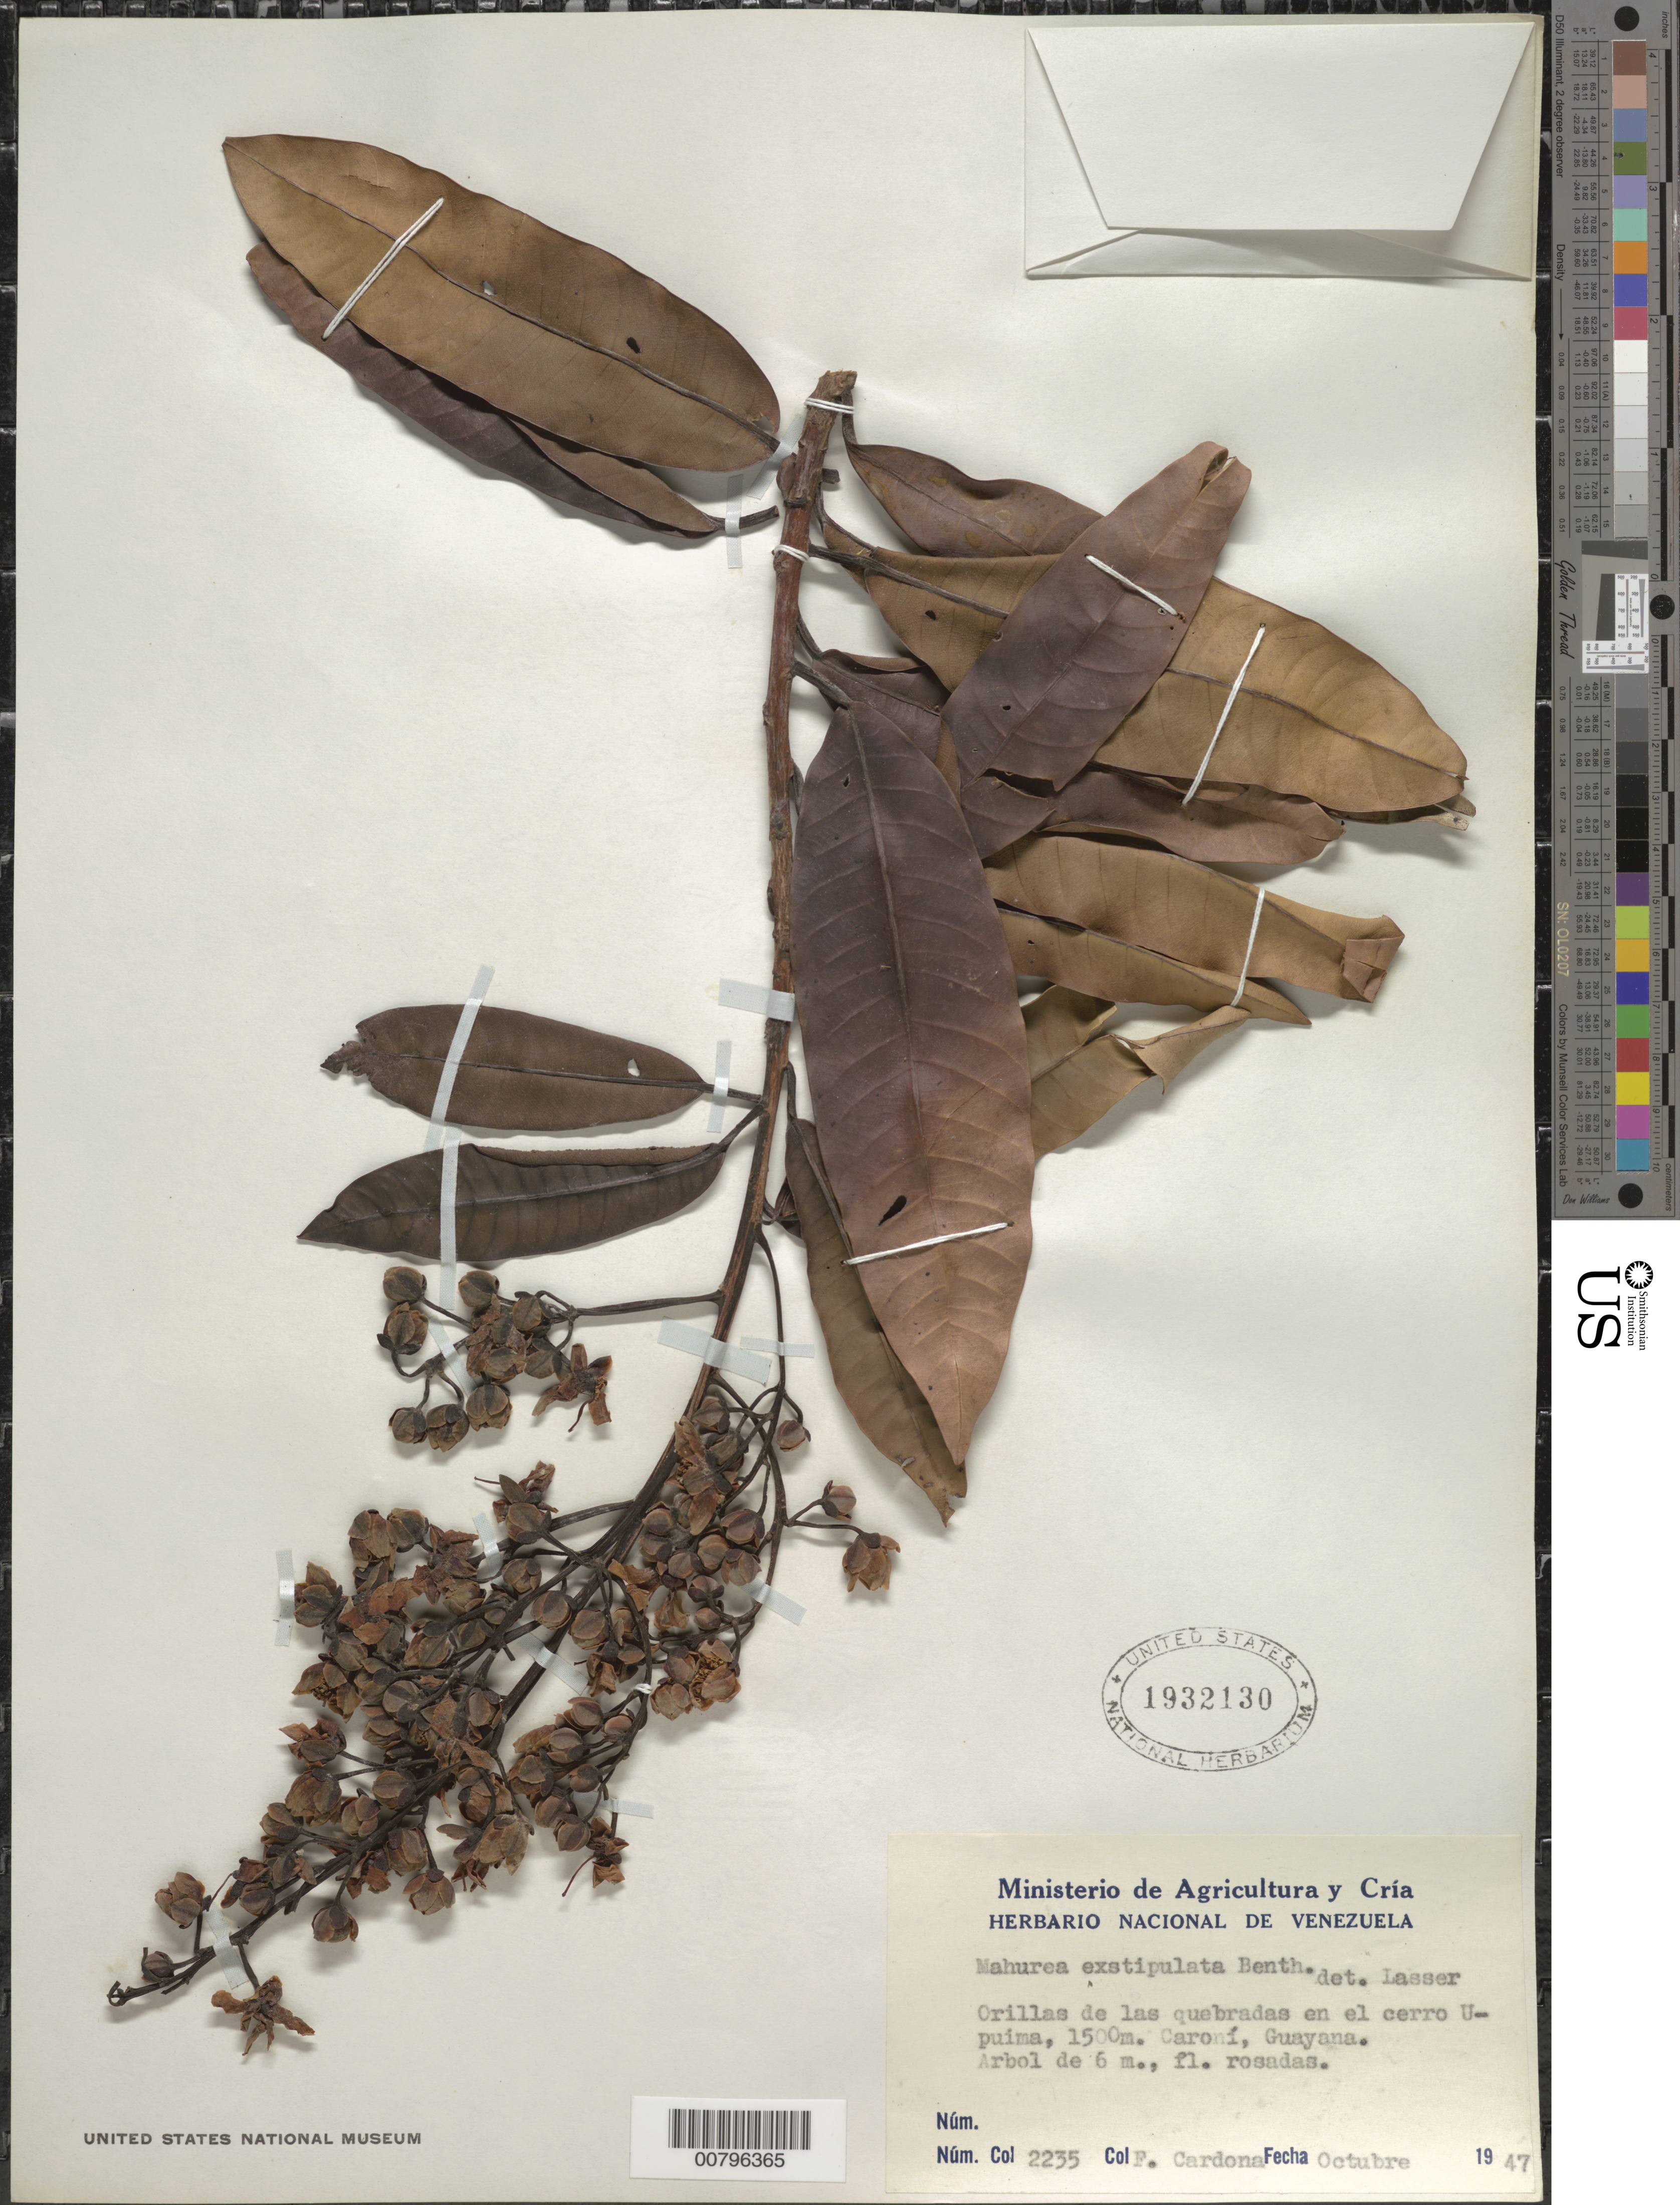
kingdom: Plantae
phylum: Tracheophyta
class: Magnoliopsida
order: Malpighiales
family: Calophyllaceae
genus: Mahurea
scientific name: Mahurea exstipulata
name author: Benth.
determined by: Lasser, --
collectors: F. Cardona Puig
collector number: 2235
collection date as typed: Oct-47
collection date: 1947-10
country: Venezuela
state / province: Bolívar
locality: Cerro Upuima, Río Caroní, Guayana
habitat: Orillas de las quebradas en el cerro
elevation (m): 1500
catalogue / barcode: US 1932130